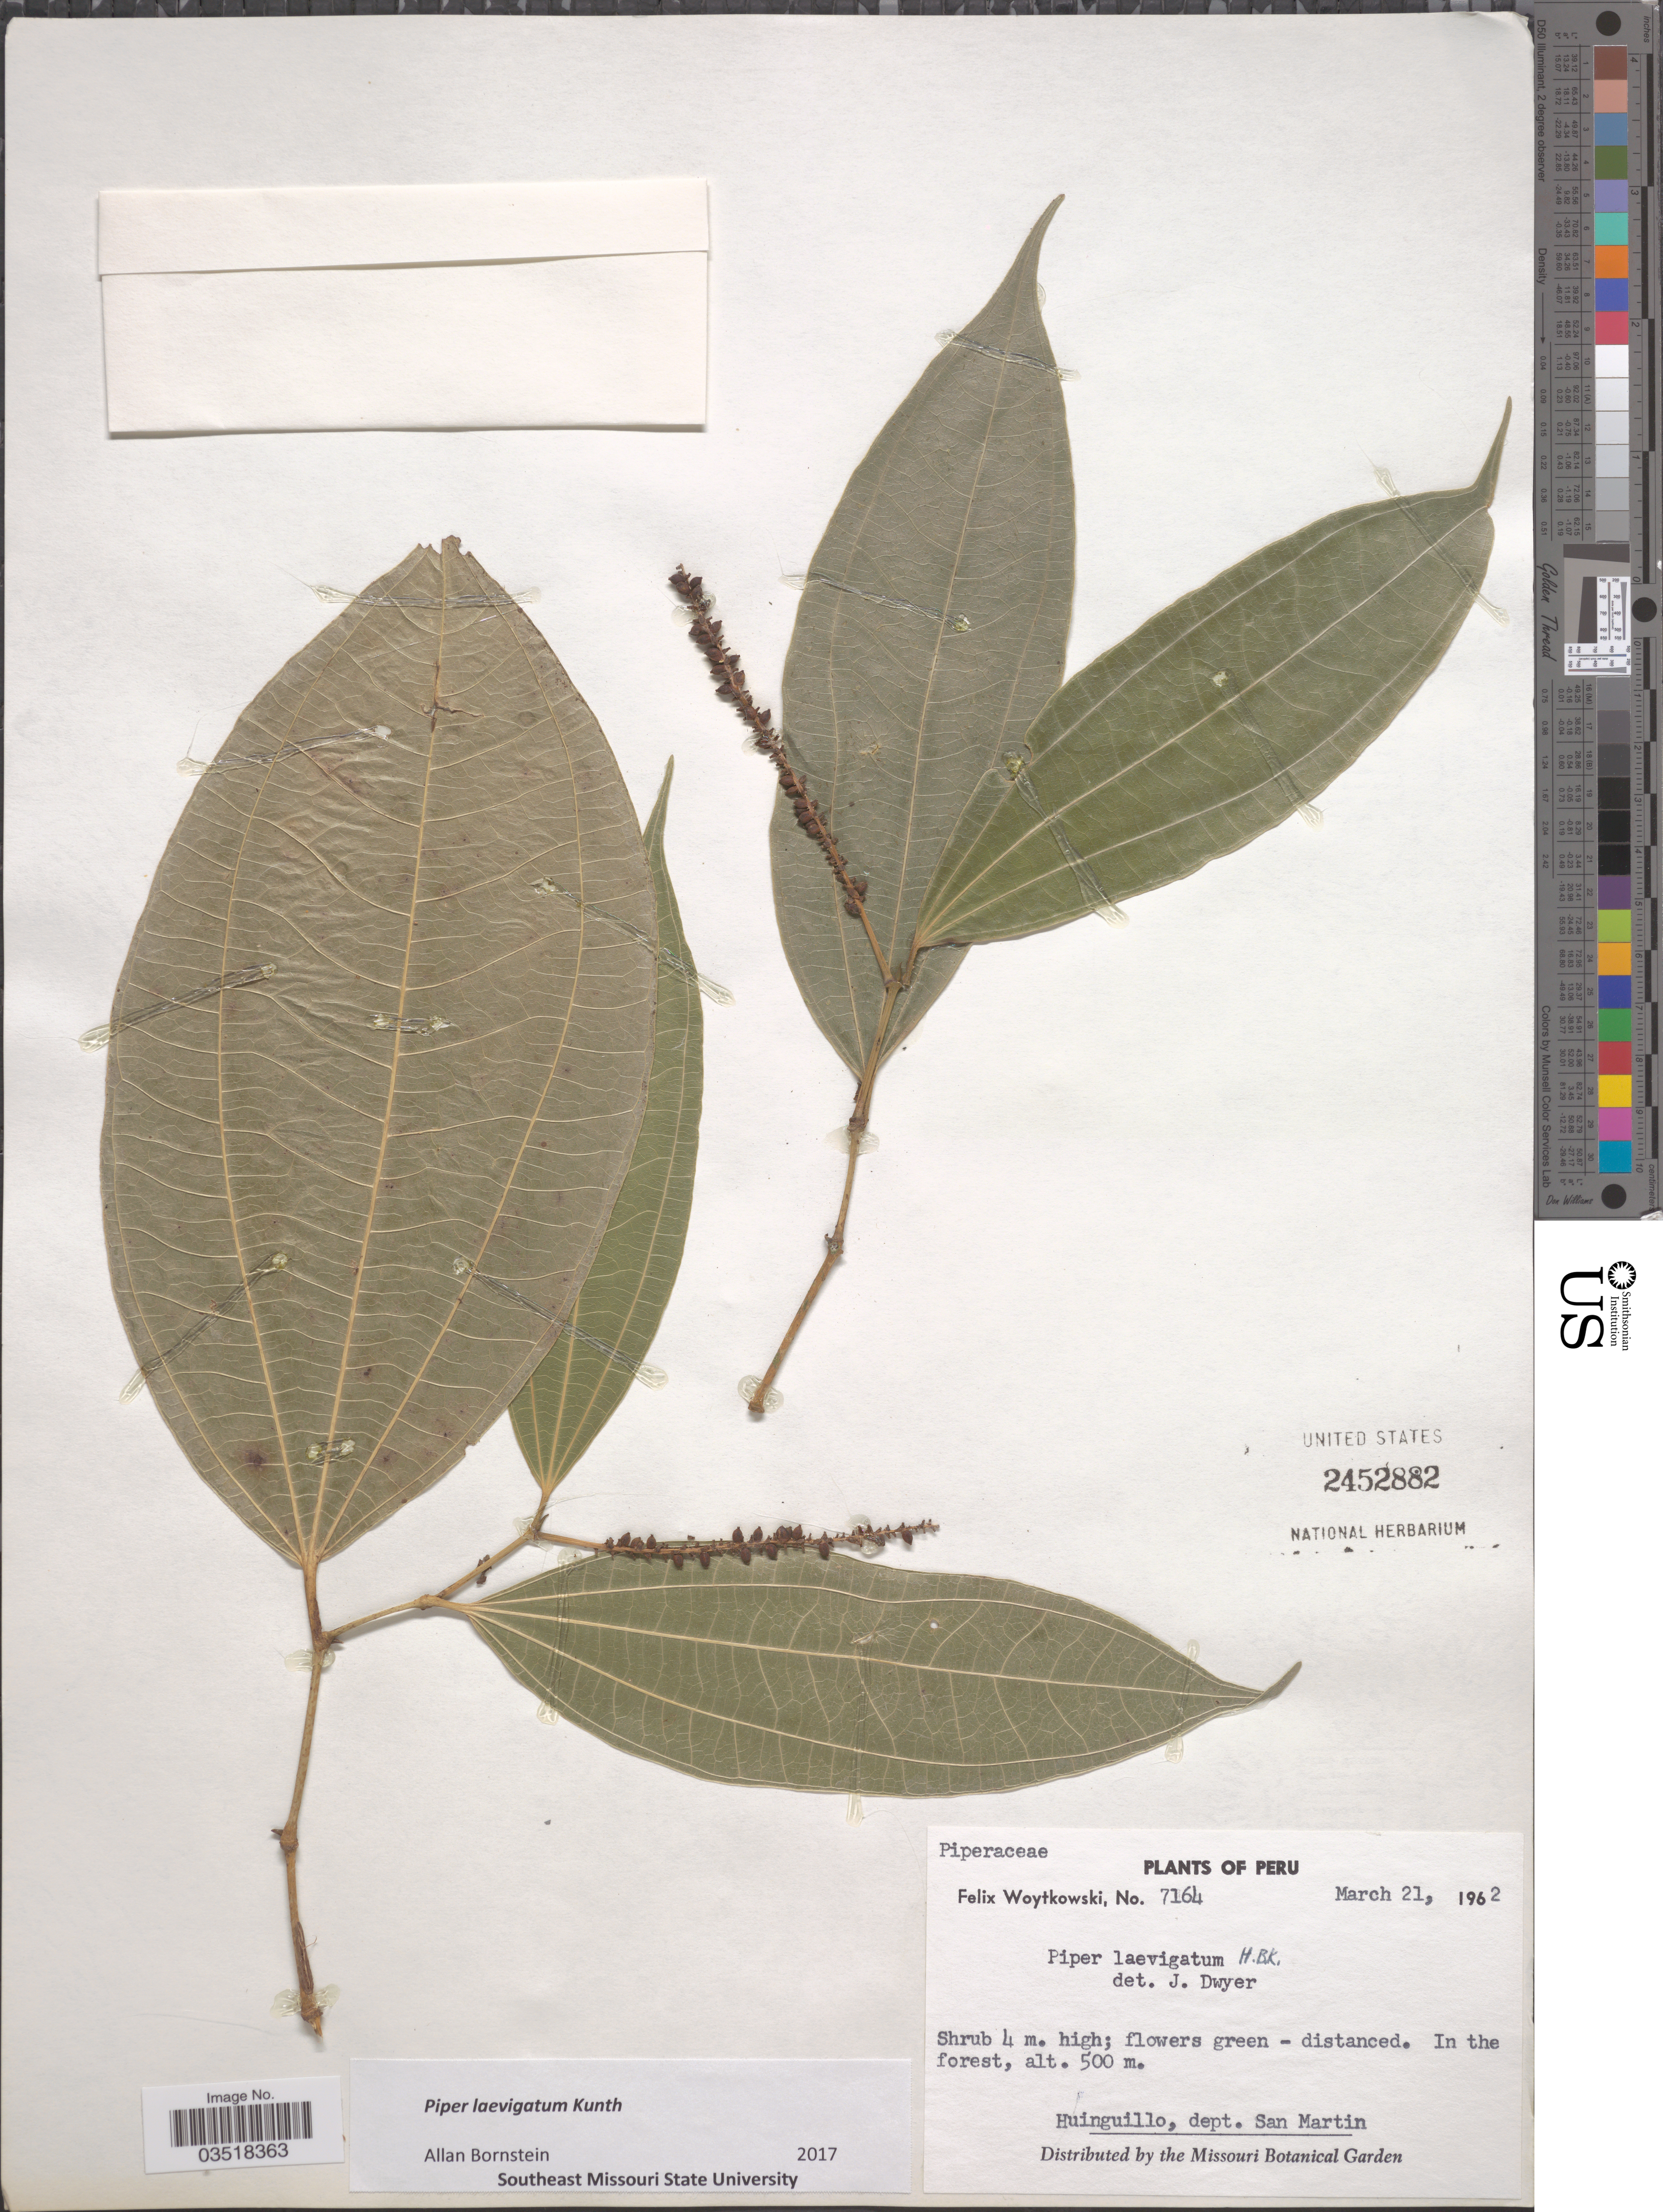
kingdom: Plantae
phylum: Tracheophyta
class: Magnoliopsida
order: Piperales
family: Piperaceae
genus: Piper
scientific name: Piper laevigatum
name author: Kunth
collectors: F. Woytkowski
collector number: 7164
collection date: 1962-03-21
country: Peru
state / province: San Martín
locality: Huinguillo, dept. San Martin.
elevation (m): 500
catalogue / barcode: US 2452882